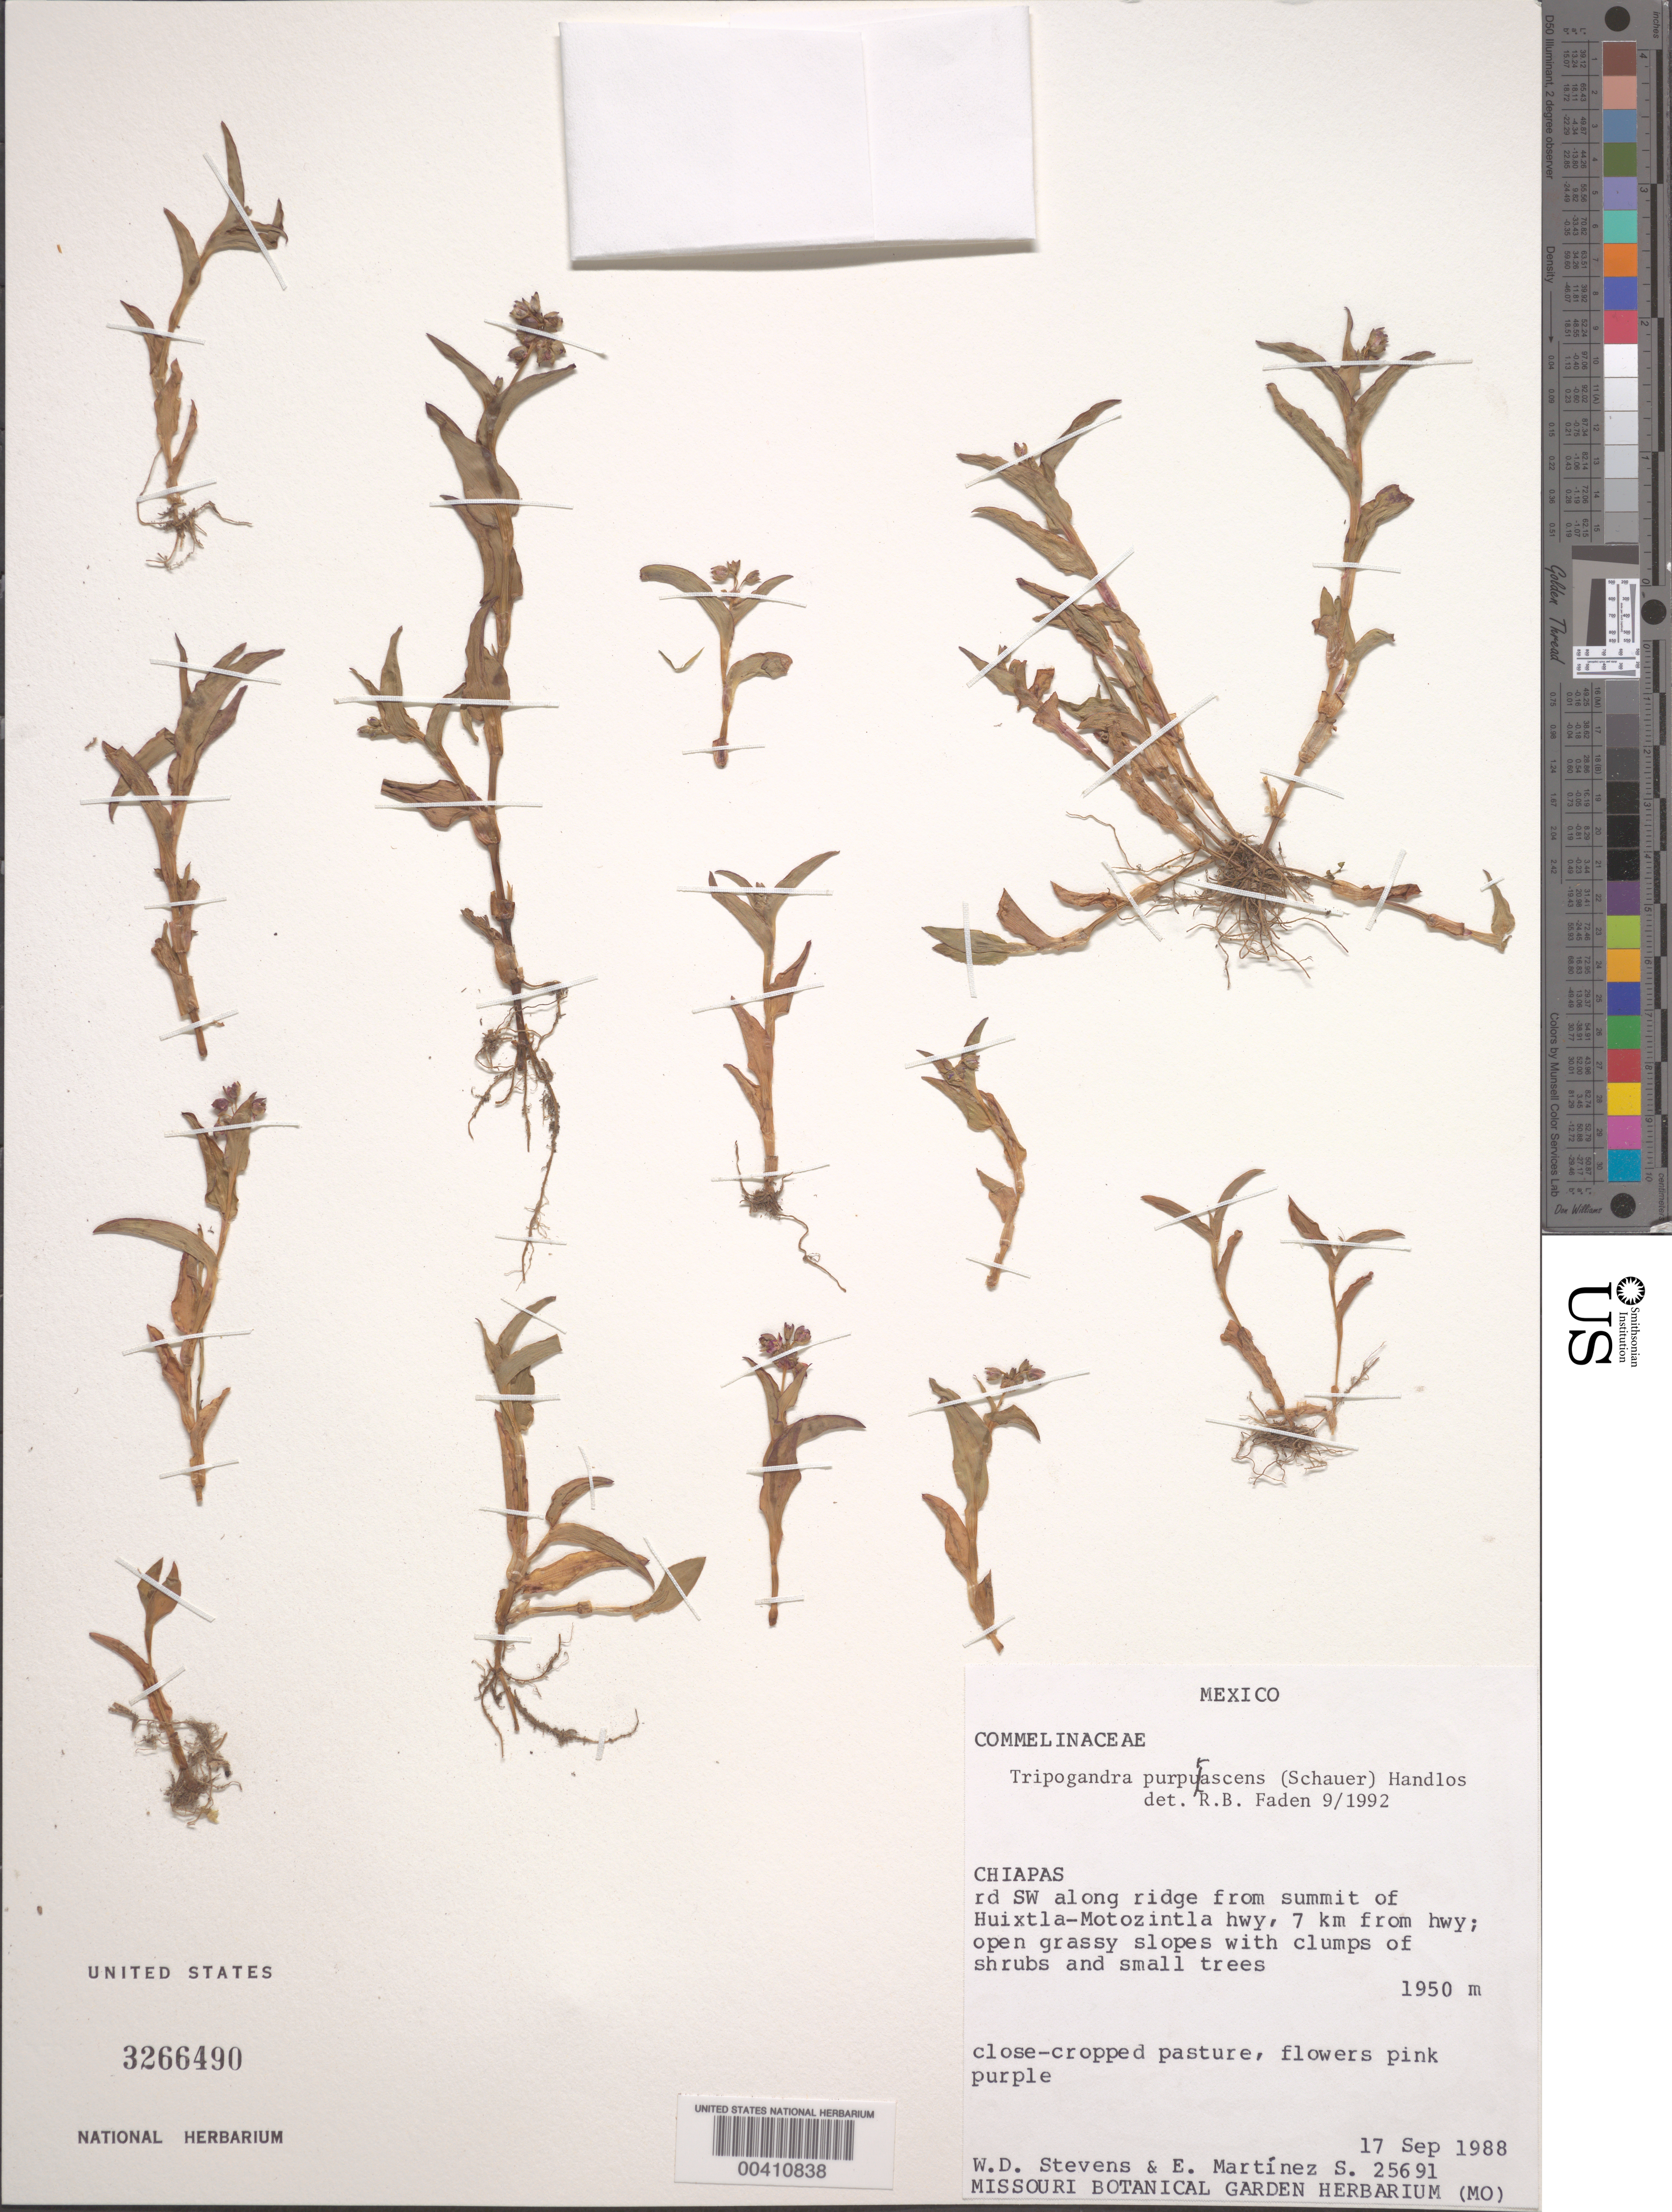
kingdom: Plantae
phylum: Tracheophyta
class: Liliopsida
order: Commelinales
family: Commelinaceae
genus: Tripogandra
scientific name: Tripogandra purpurascens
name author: (S. Schauer) Handlos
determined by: Faden, Robert B., (US), Smithsonian Institution - National Museum of Natural History (UNITED STATES)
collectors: W. D. Stevens & E. Martínez Soto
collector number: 25691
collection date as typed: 17 Sep 1988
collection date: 1988-09-17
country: Mexico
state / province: Chiapas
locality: Huixtla - Motozintla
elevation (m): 1950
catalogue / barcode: US 3266490